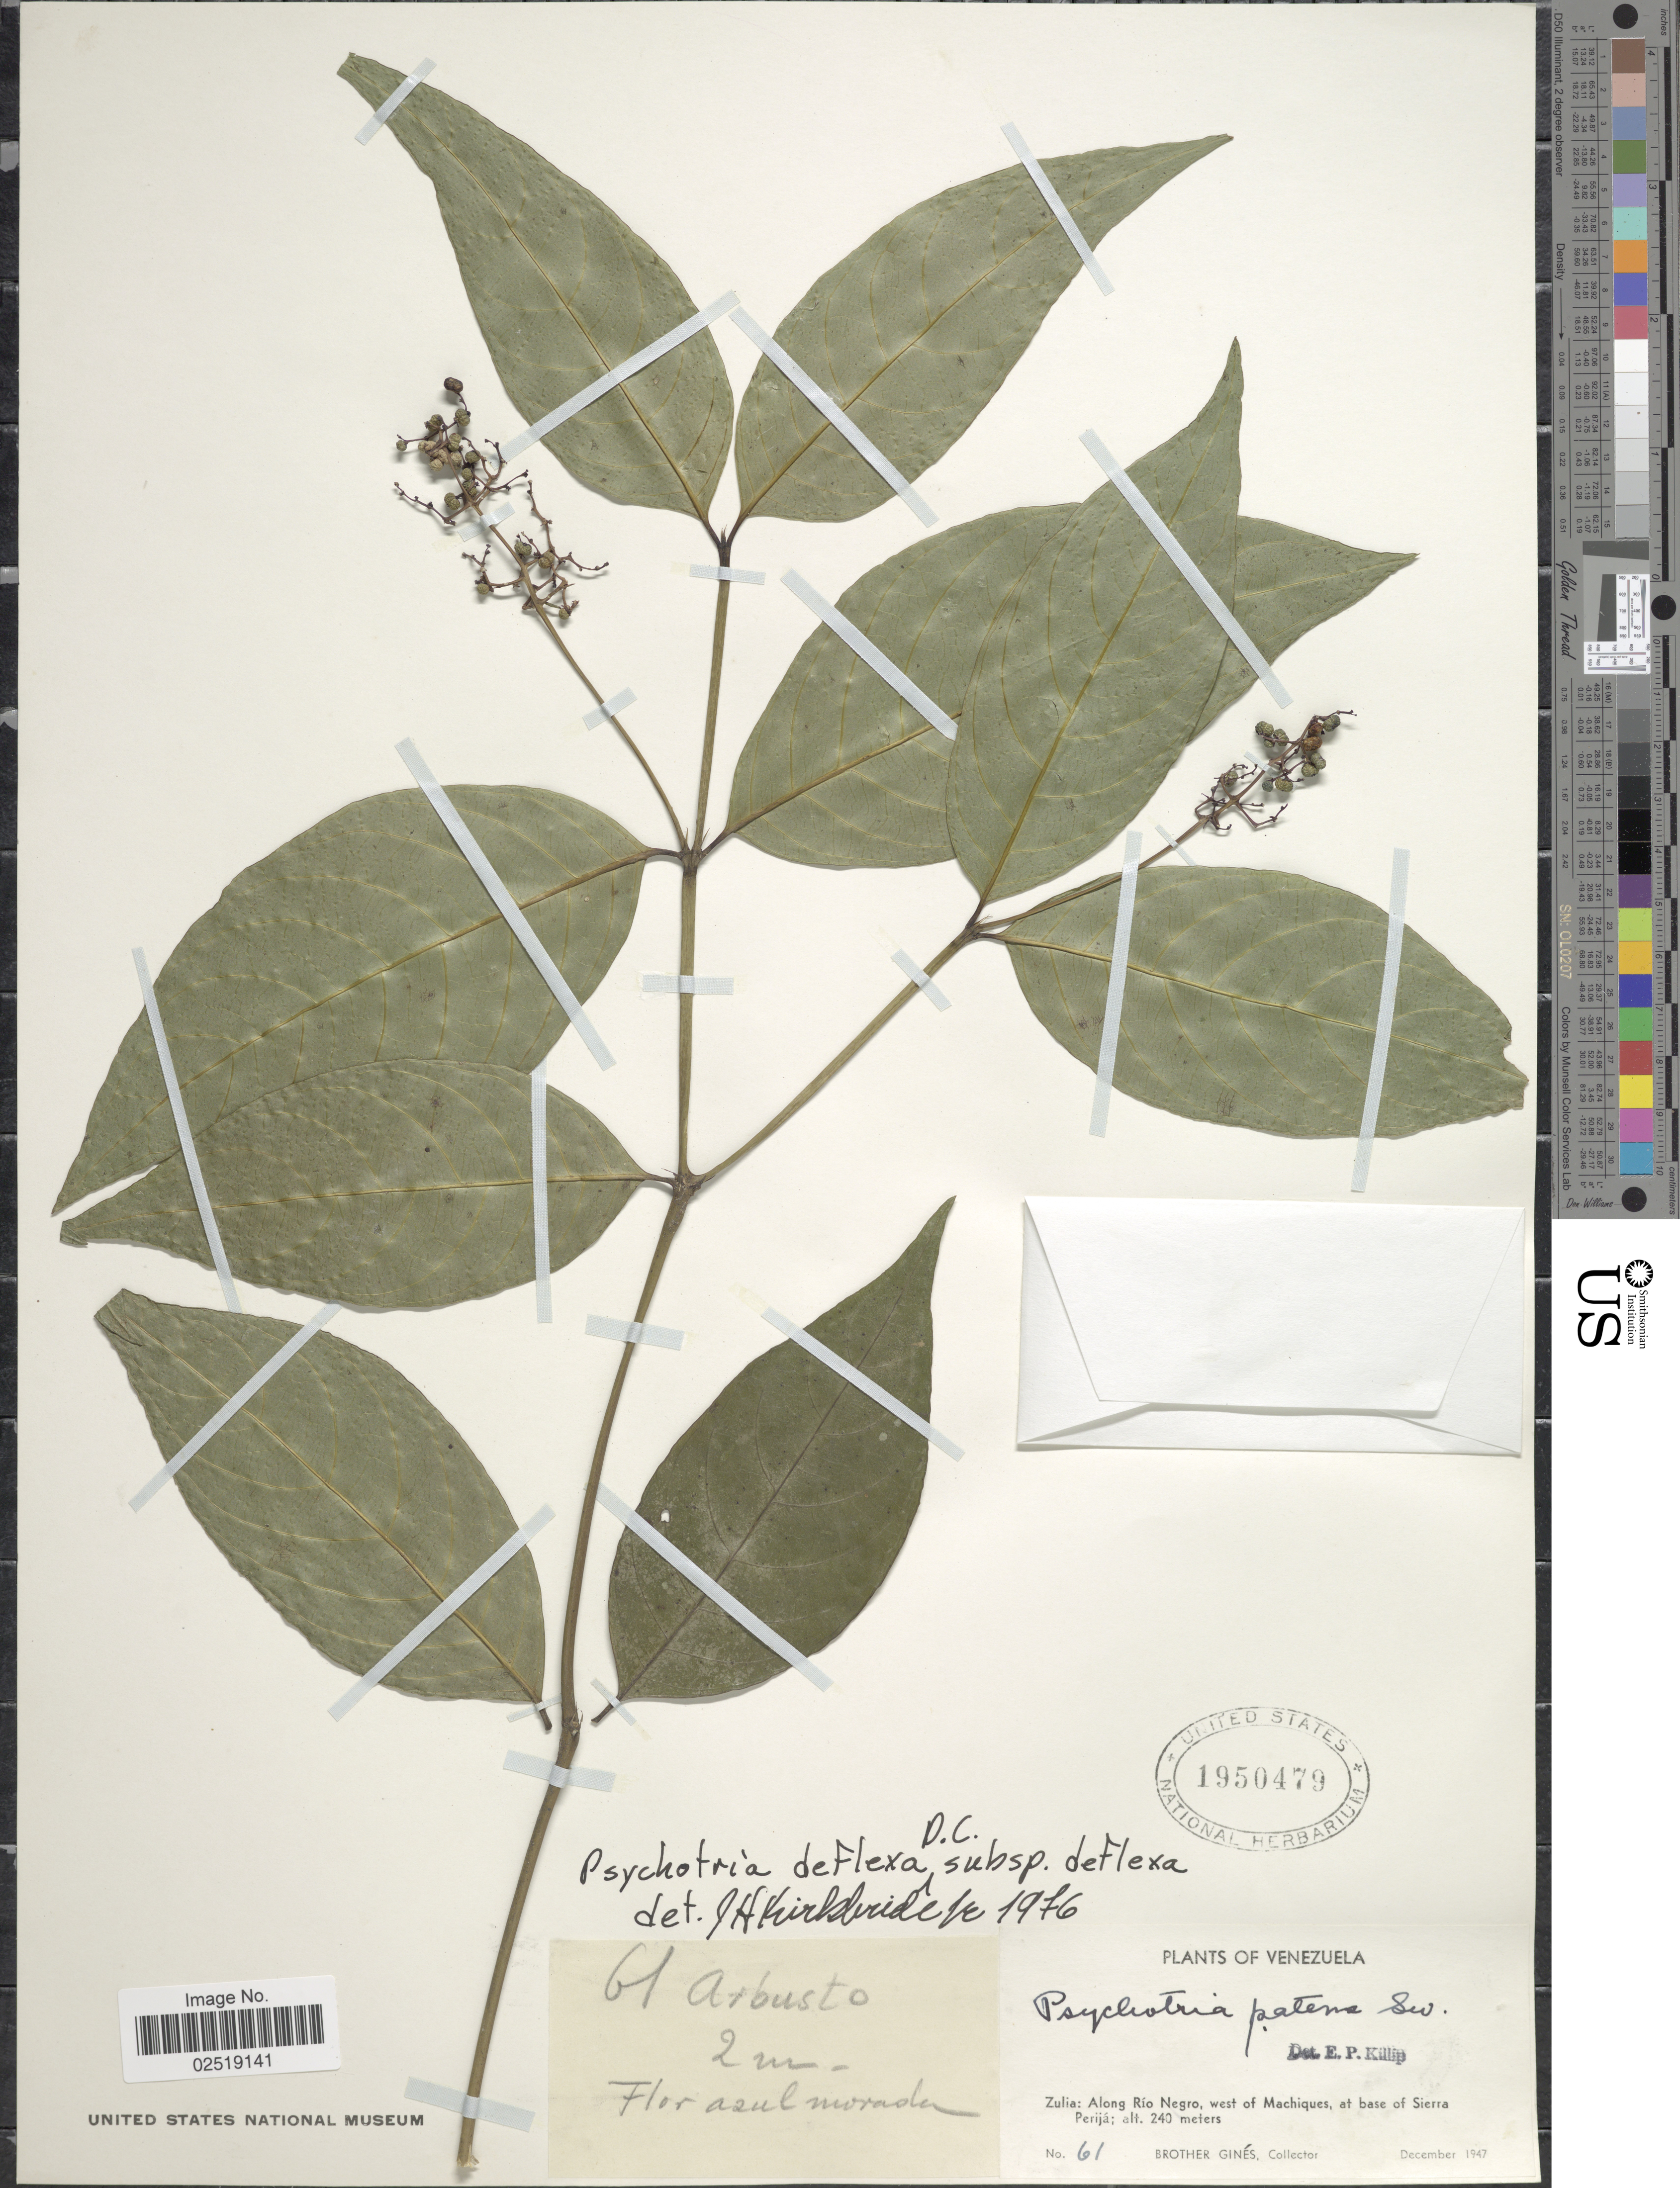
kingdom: Plantae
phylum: Tracheophyta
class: Magnoliopsida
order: Gentianales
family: Rubiaceae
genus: Psychotria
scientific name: Psychotria deflexa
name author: DC.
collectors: Bro. Gines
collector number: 61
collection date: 1947-12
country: Venezuela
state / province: Zulia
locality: Zulia: Along Rio Negro, west of Machiques, at base of Sierra Perija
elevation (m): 240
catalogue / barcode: US 1950479